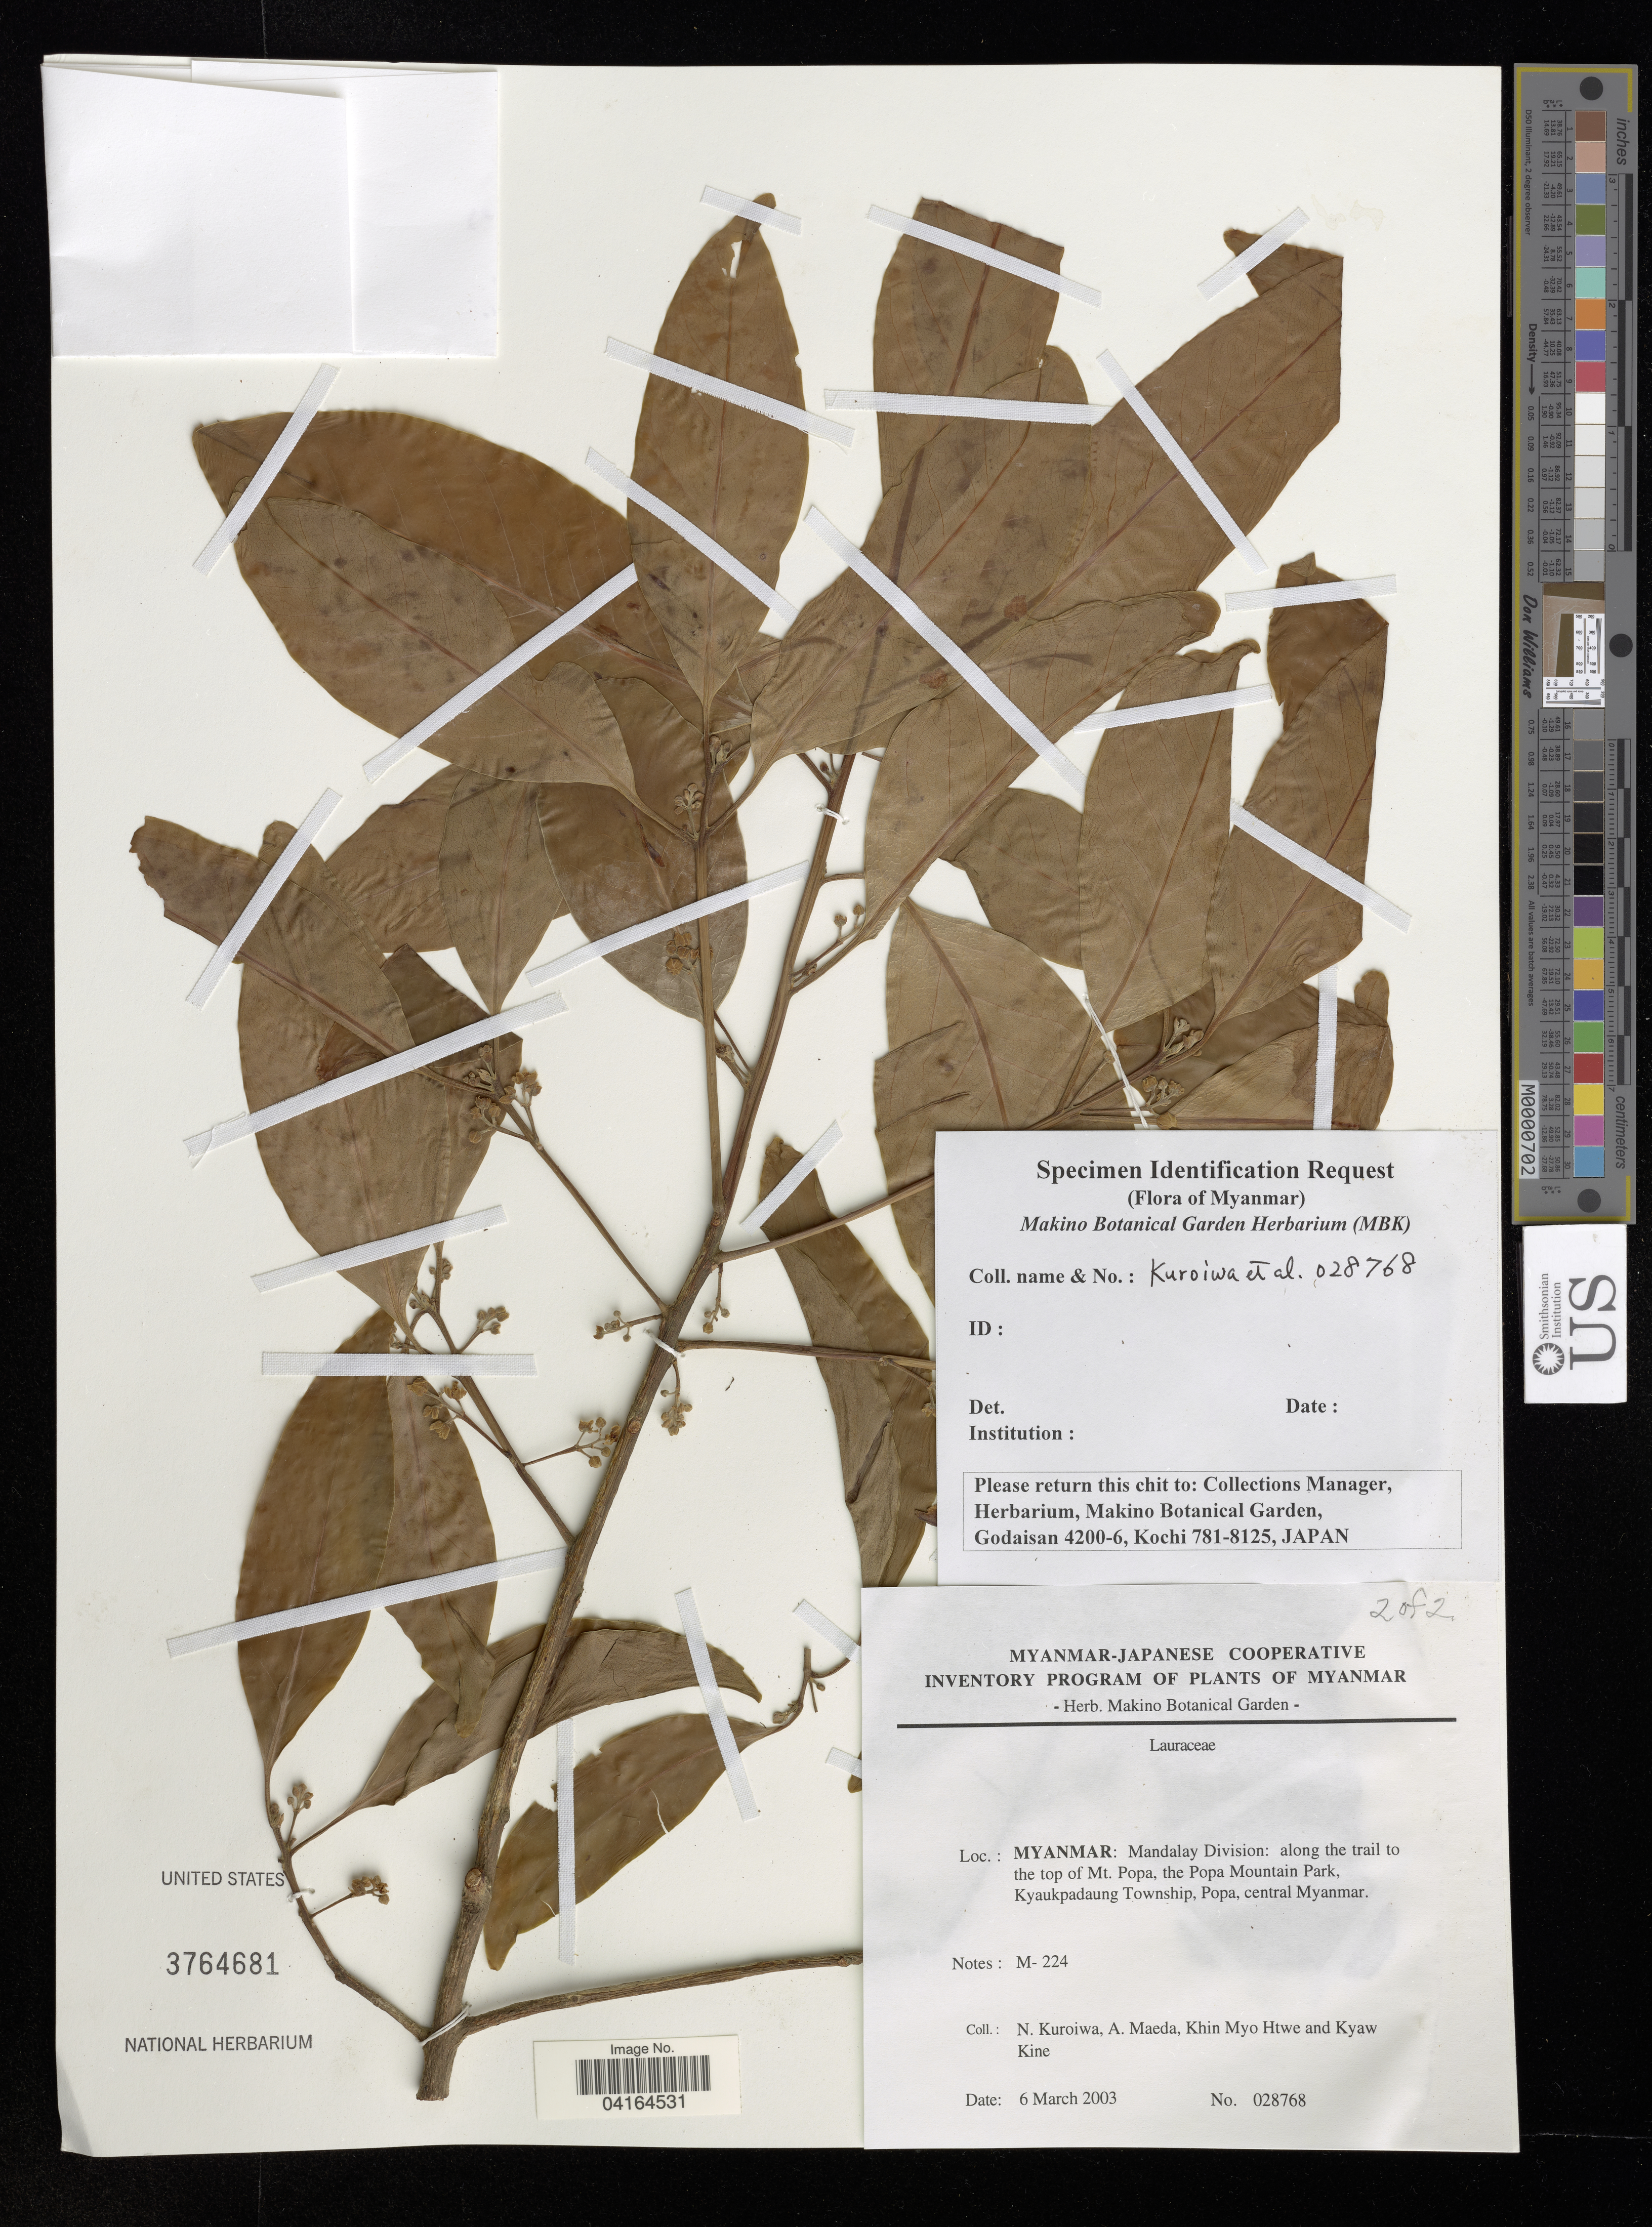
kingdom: Plantae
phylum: Tracheophyta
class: Magnoliopsida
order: Laurales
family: Lauraceae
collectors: N. Kuroiwa, A. Maeda, K. Htwe & K. Kine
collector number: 028768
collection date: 2003-03-06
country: Myanmar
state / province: Mandalay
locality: Mandalay Division: along the trail to the top of Mt. Popa, the Popa Mountain Park, Kyaukpadaung Township, Popa, central Myanmar.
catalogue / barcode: US 3764681